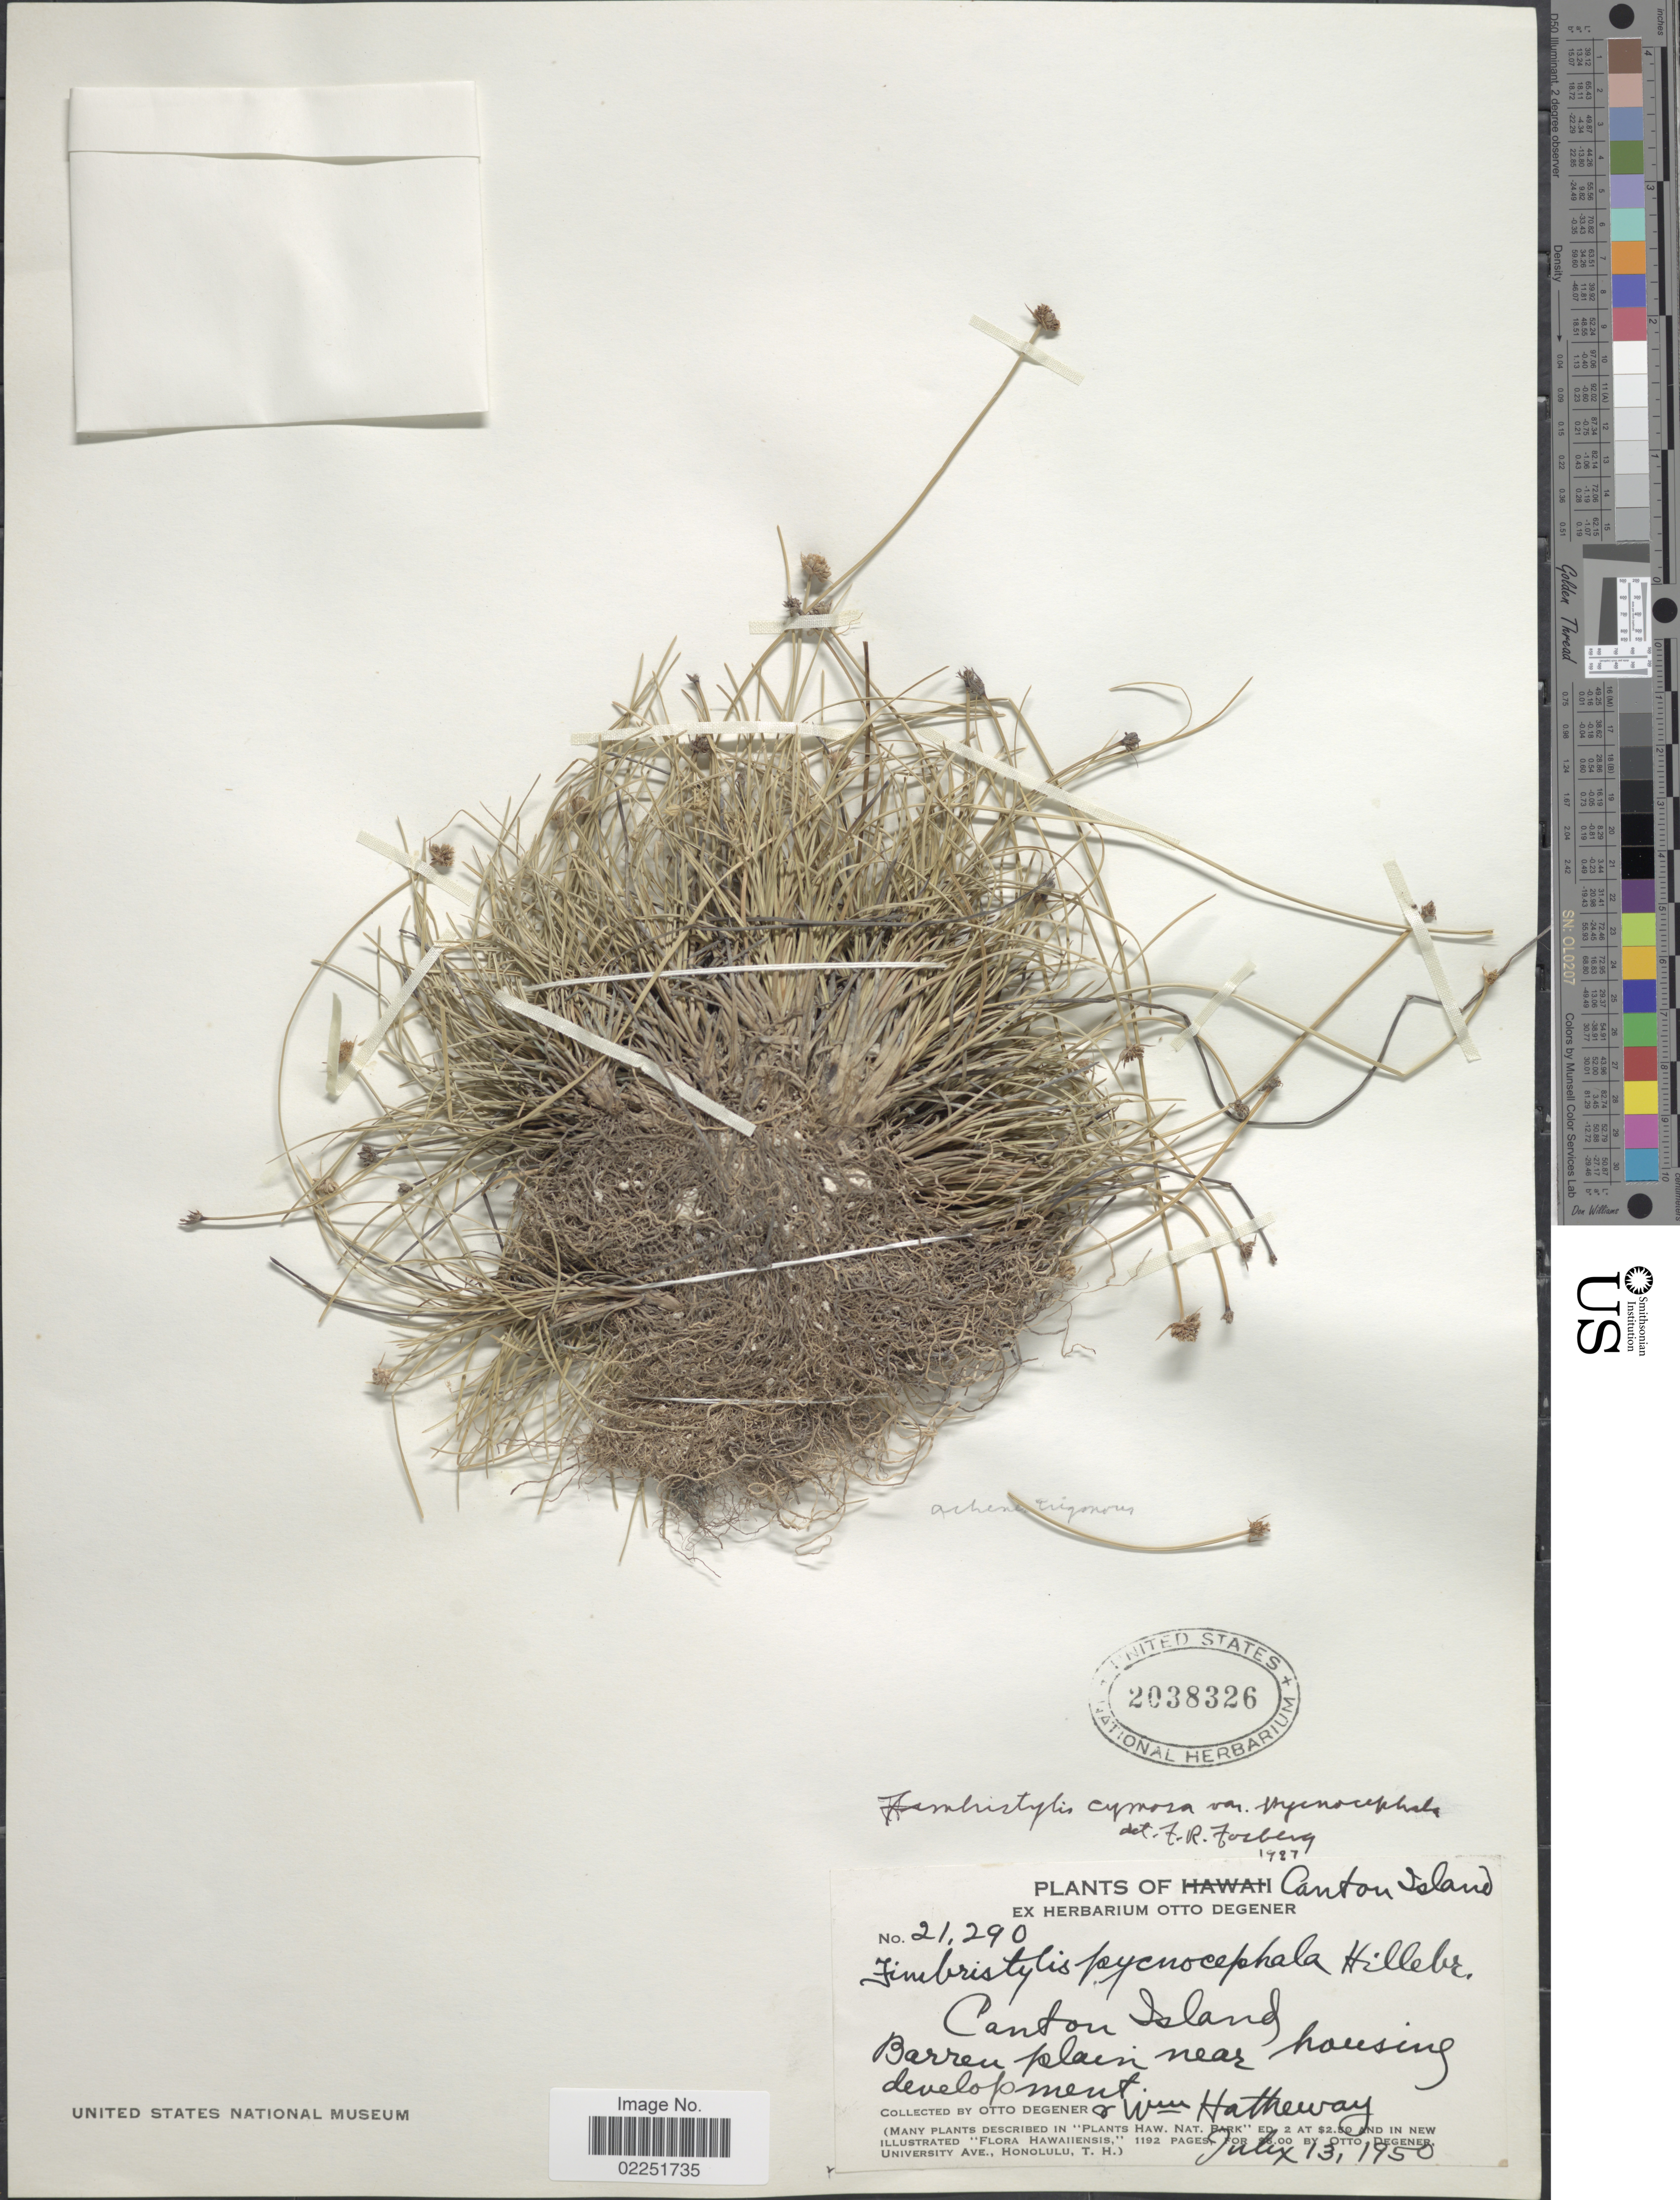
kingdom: Plantae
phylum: Tracheophyta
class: Liliopsida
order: Poales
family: Cyperaceae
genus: Fimbristylis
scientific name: Fimbristylis cymosa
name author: R. Br.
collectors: O. Degener & W. Hatheway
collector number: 21290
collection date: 1950-07-13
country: Kiribati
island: Kanton [Canton] Atoll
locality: Canton Island, Barren plain near housing development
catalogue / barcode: US 2038326